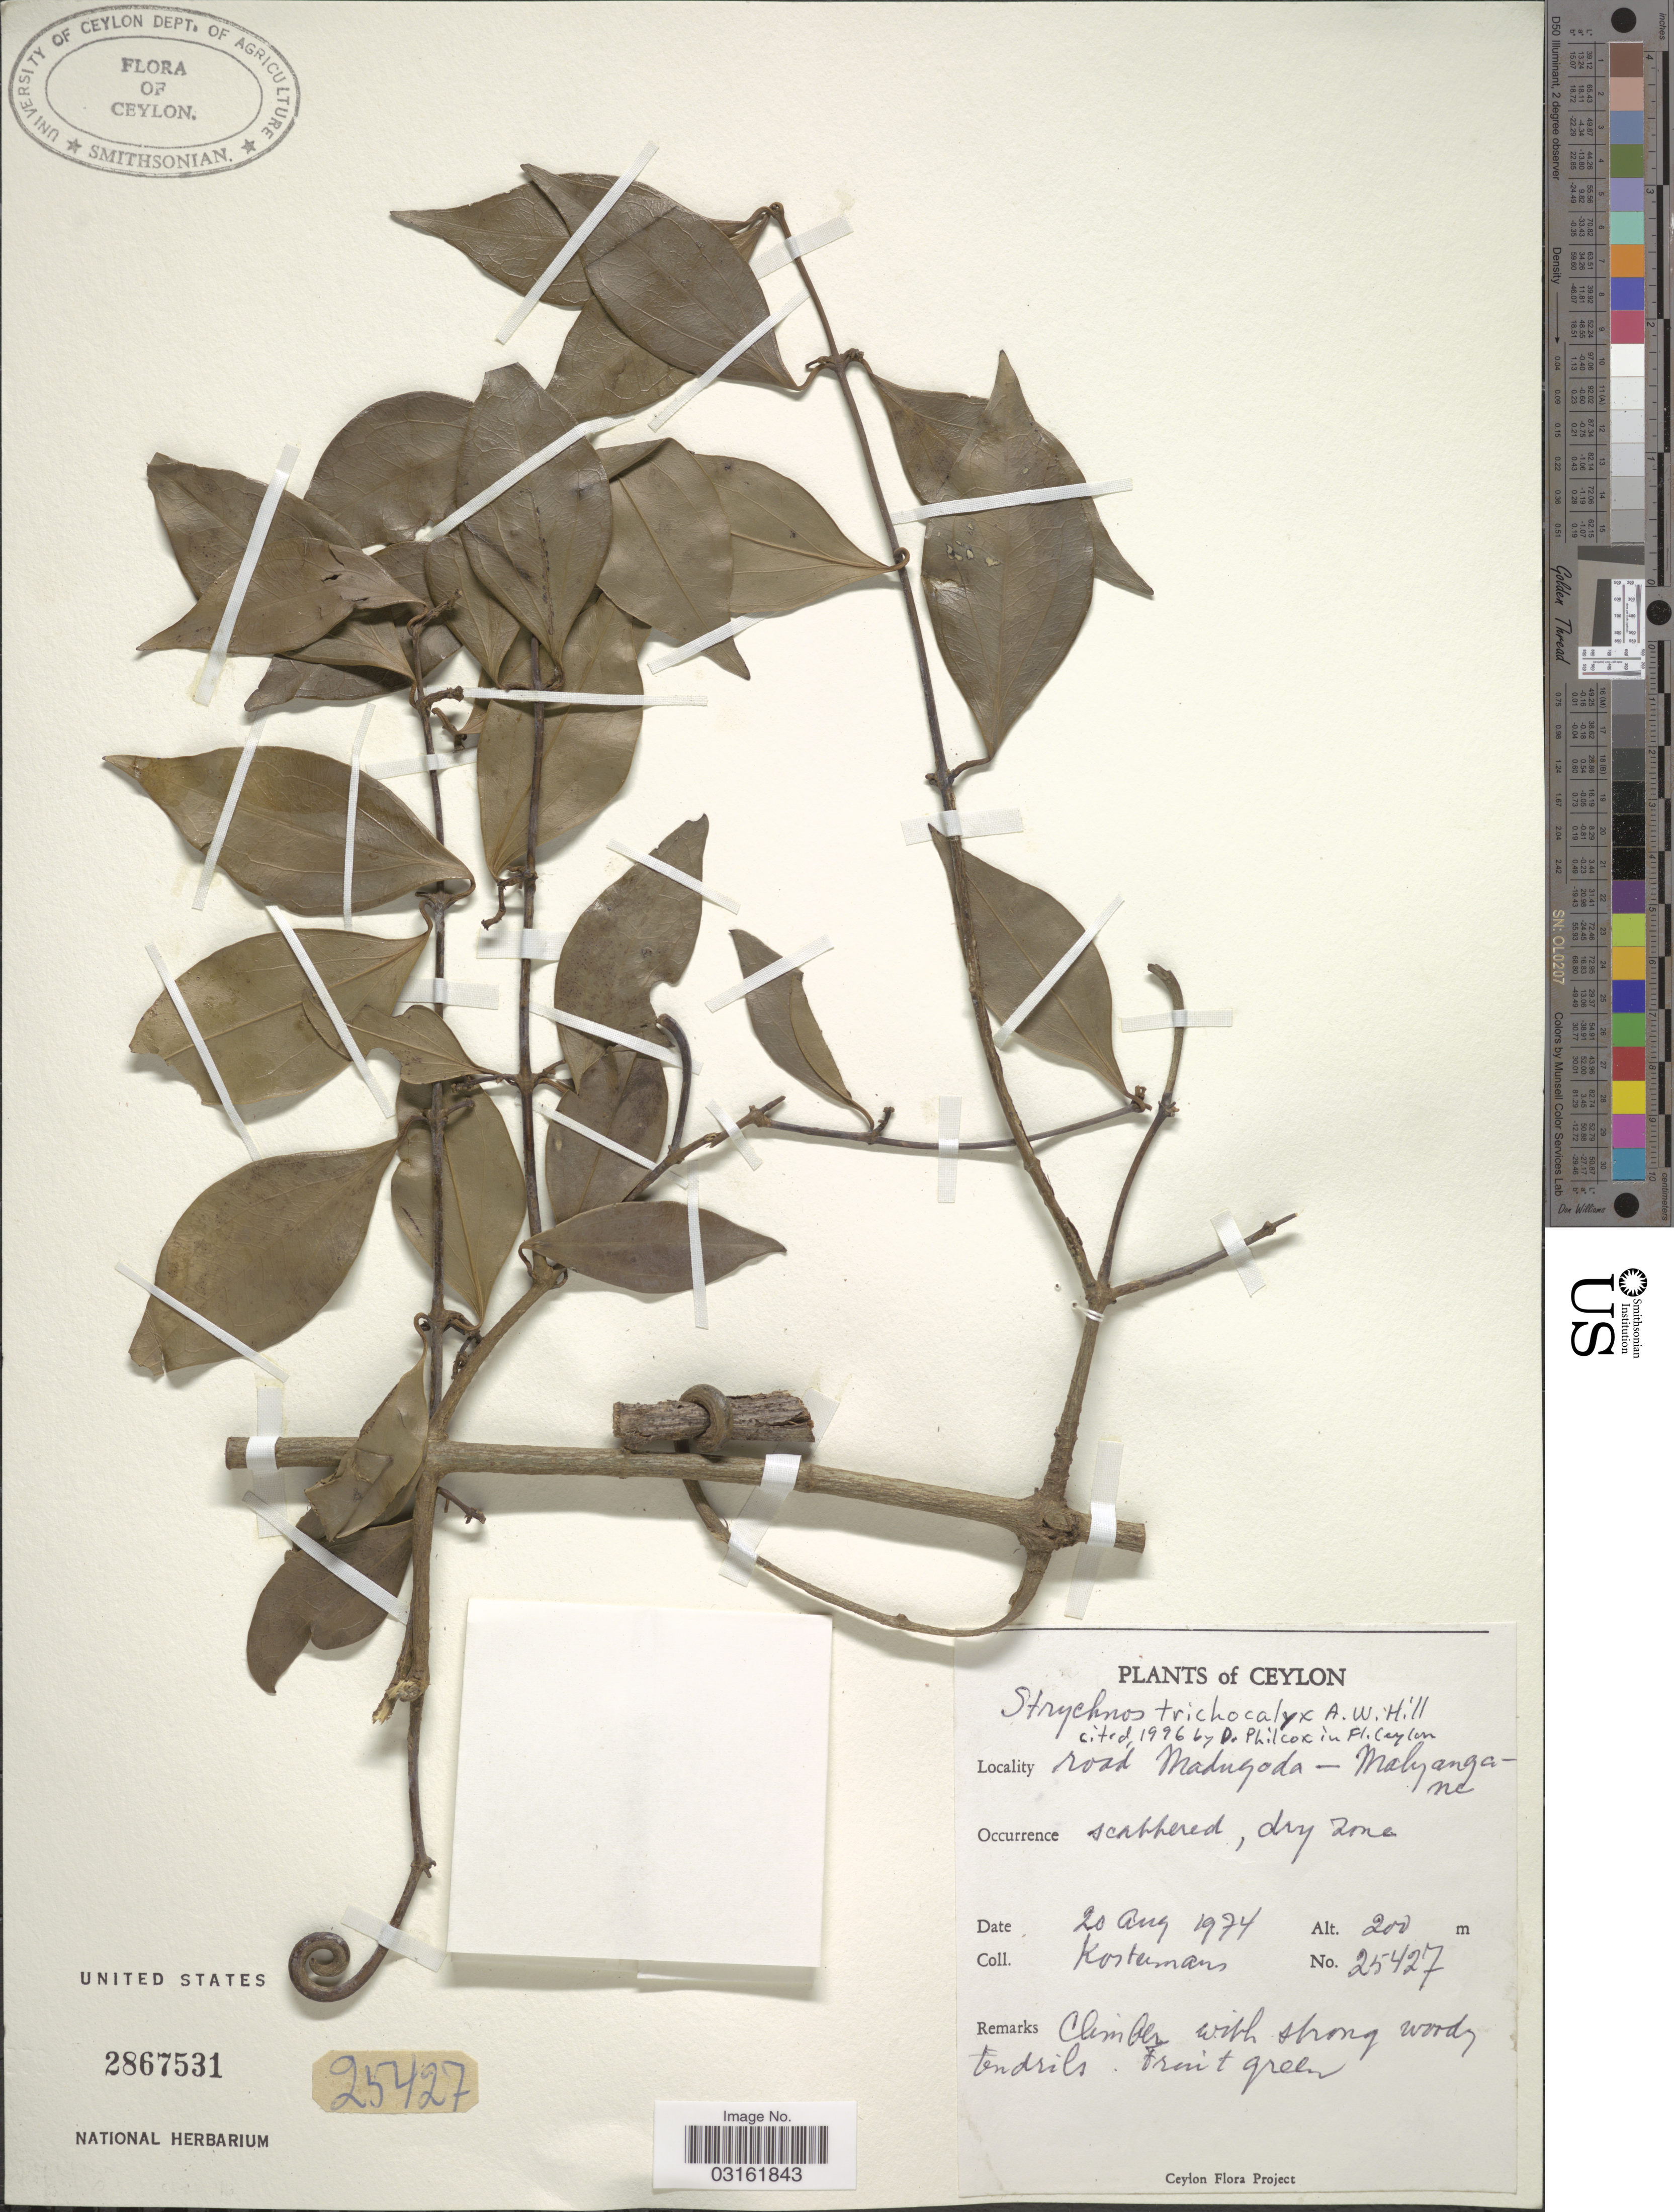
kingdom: Plantae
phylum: Tracheophyta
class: Magnoliopsida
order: Gentianales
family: Loganiaceae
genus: Strychnos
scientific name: Strychnos trichocalyx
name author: A.W. Hill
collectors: Kostermans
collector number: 25427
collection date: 1974-08-20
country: Sri Lanka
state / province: North Central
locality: Ceylon. Road Madugoda - Malyanga - nc.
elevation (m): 200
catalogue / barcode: US 2867531